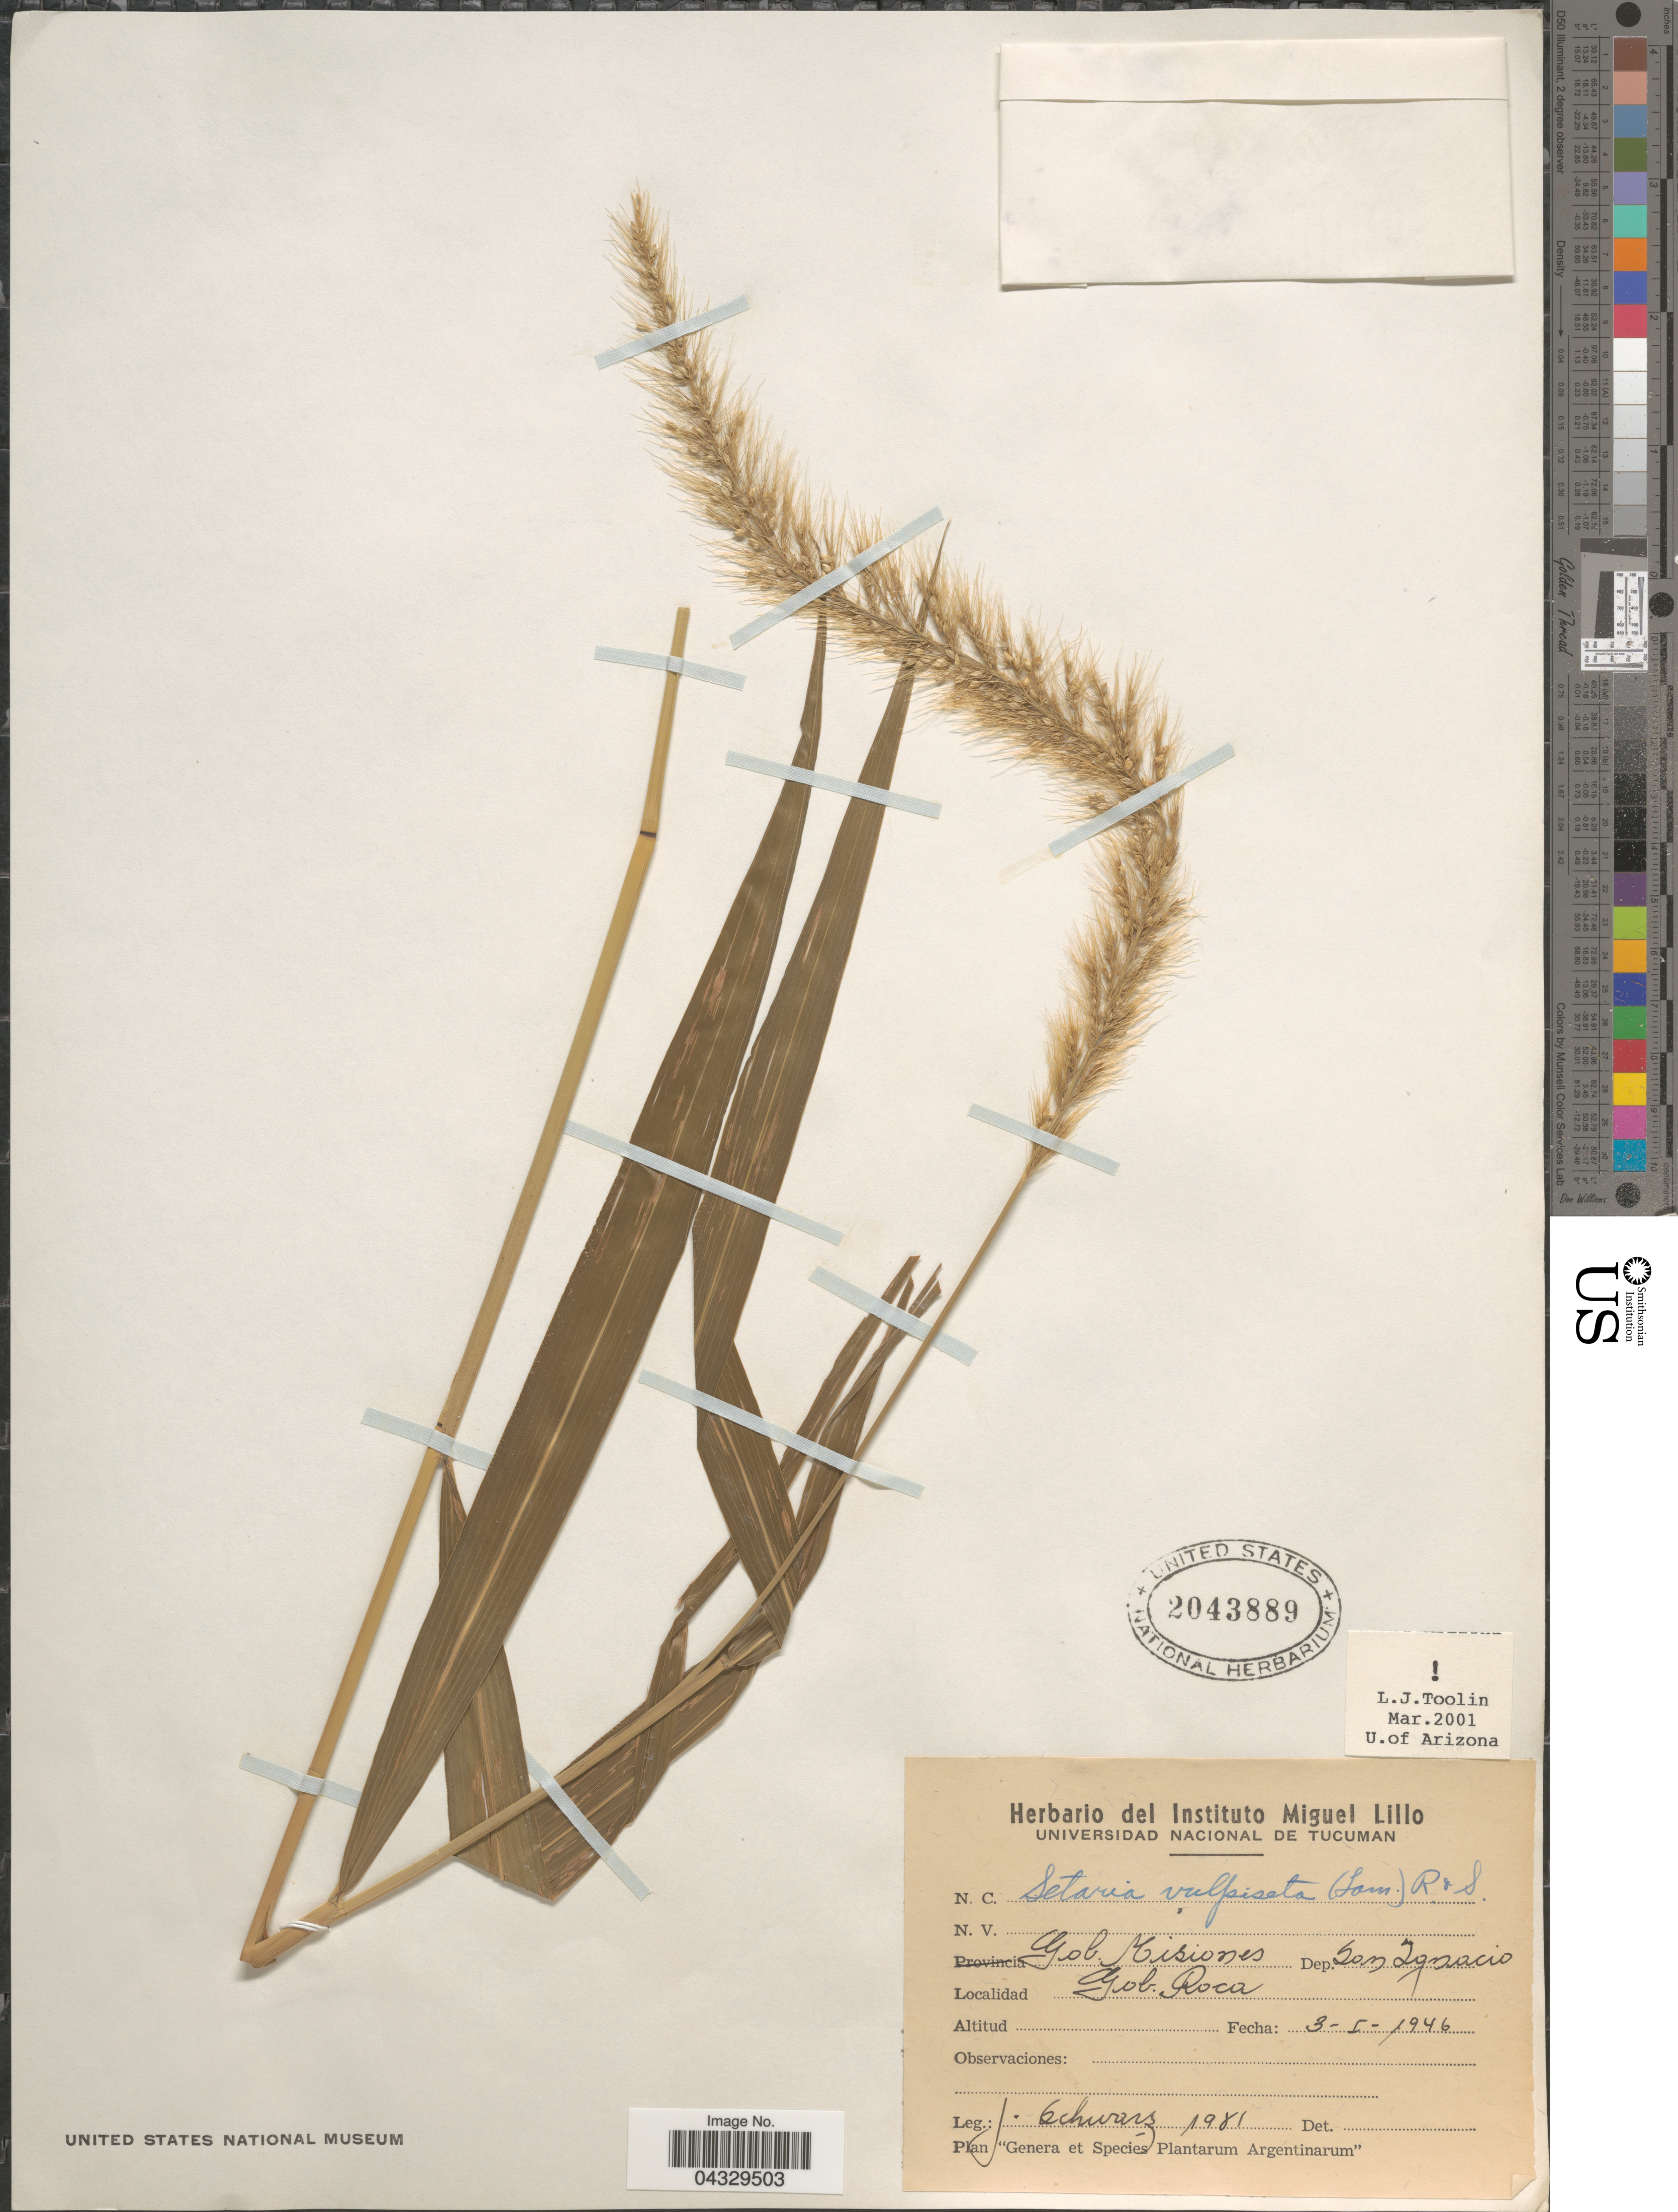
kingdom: Plantae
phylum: Tracheophyta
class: Liliopsida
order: Poales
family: Poaceae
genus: Setaria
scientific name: Setaria vulpiseta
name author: (Lam.) Roem. & Schult.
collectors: J. Schwarz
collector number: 1981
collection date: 1946-01-03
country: Argentina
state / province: Misiones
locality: Gob. Misiones Dep. San Ignacio. Gob. Roca.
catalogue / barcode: US 2043889